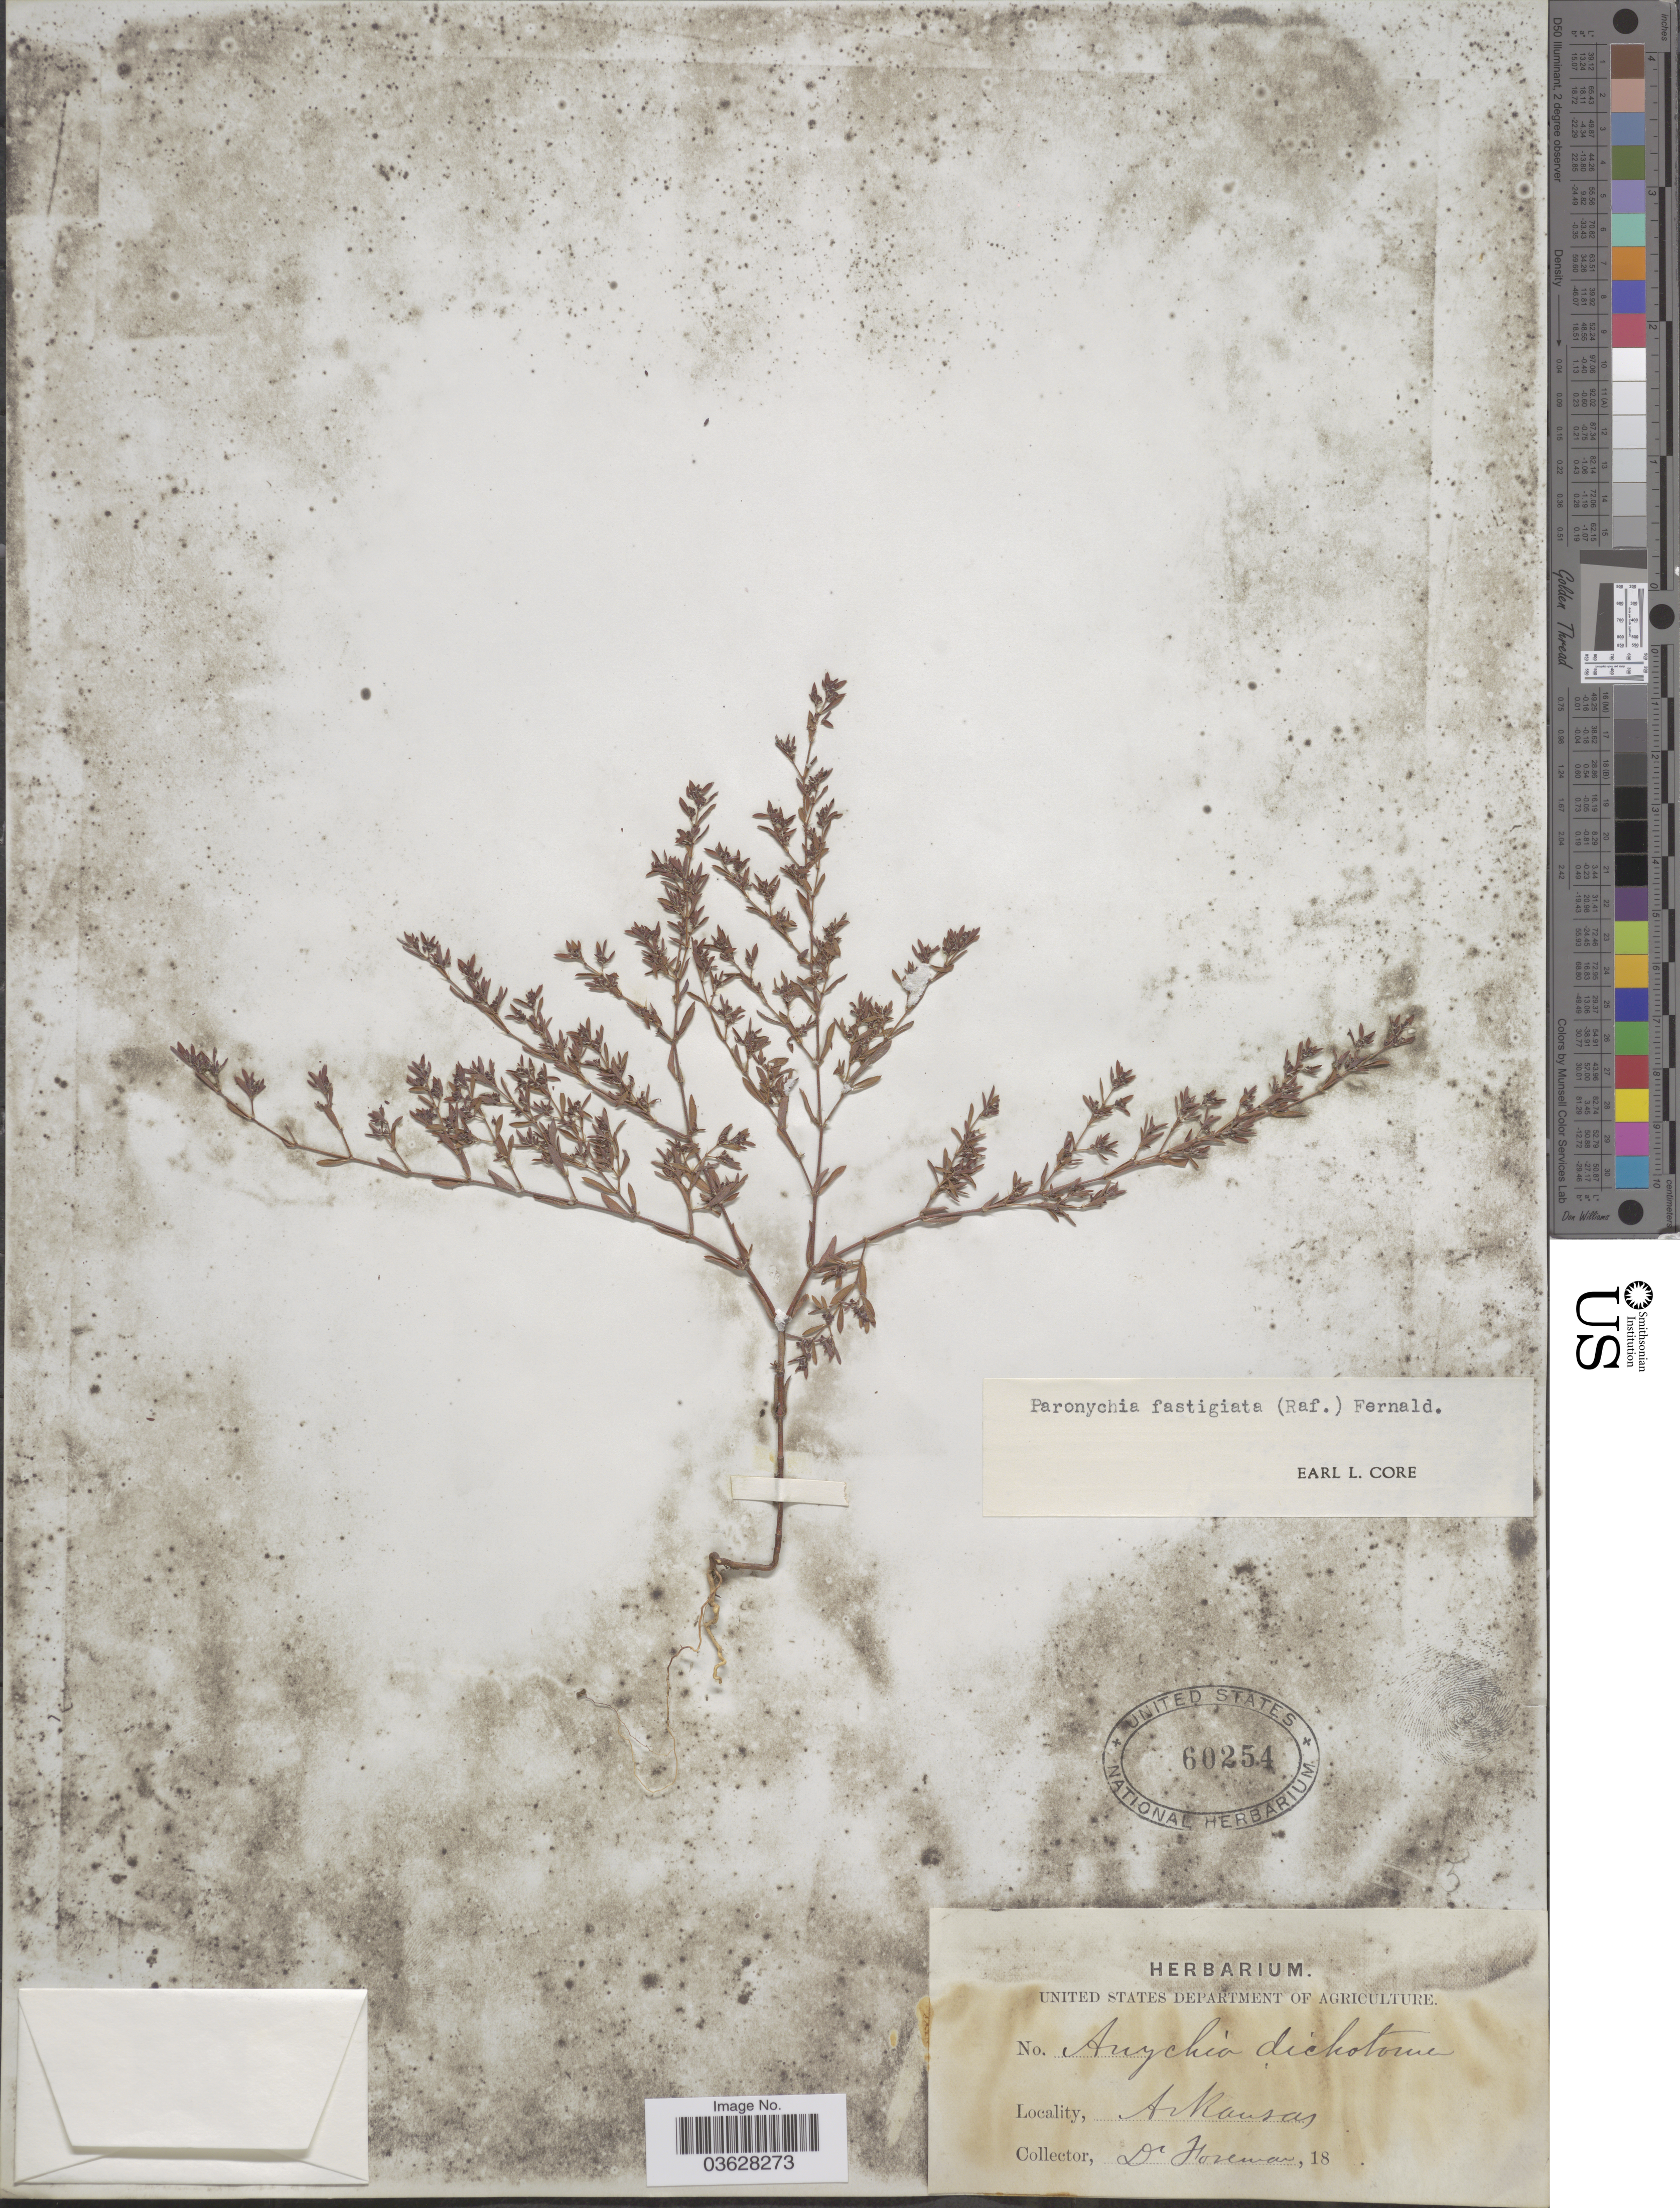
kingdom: Plantae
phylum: Tracheophyta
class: Magnoliopsida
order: Caryophyllales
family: Caryophyllaceae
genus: Paronychia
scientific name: Paronychia fastigiata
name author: (Raf.) Fernald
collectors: Hoseman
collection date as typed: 18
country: United States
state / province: Arkansas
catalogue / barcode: US 60254